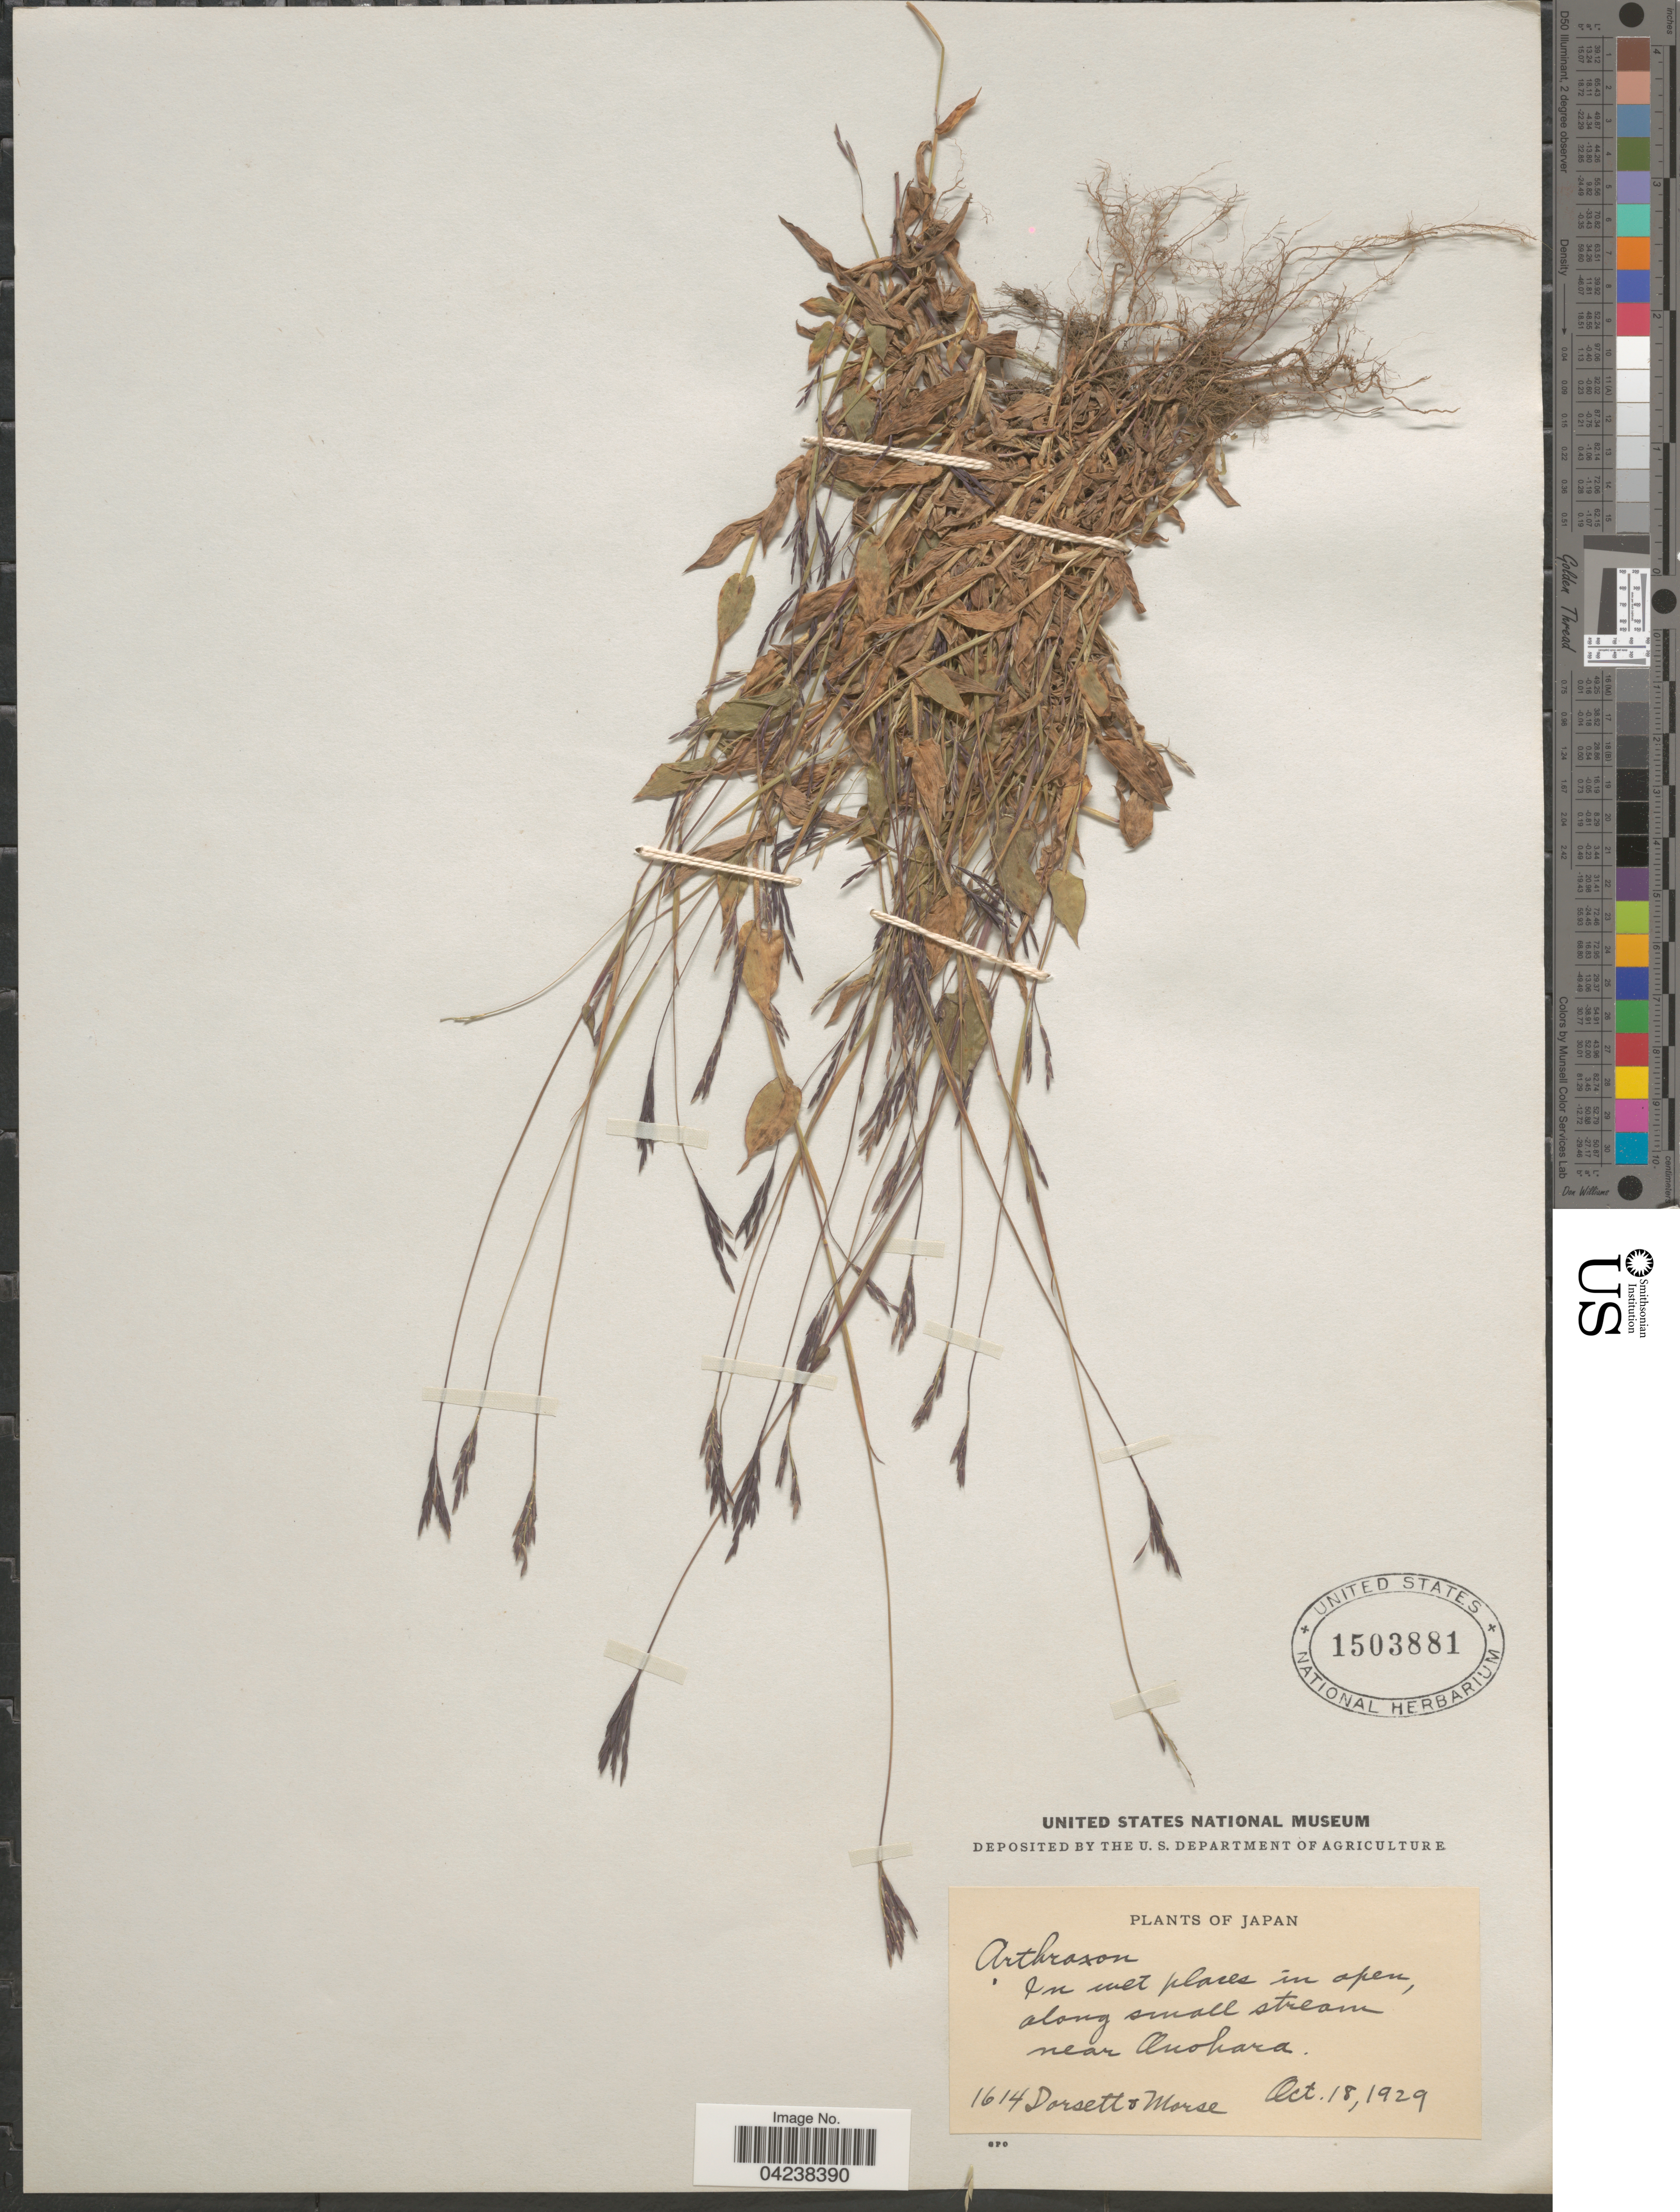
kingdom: Plantae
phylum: Tracheophyta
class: Liliopsida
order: Poales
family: Poaceae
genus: Arthraxon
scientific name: Arthraxon hispidus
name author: (Thunb.) Makino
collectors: -- Dorsett & -. Morse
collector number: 1614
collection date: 1929-10-18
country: Japan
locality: In wet places in open, along small stream near Anokara.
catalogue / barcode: US 1503881